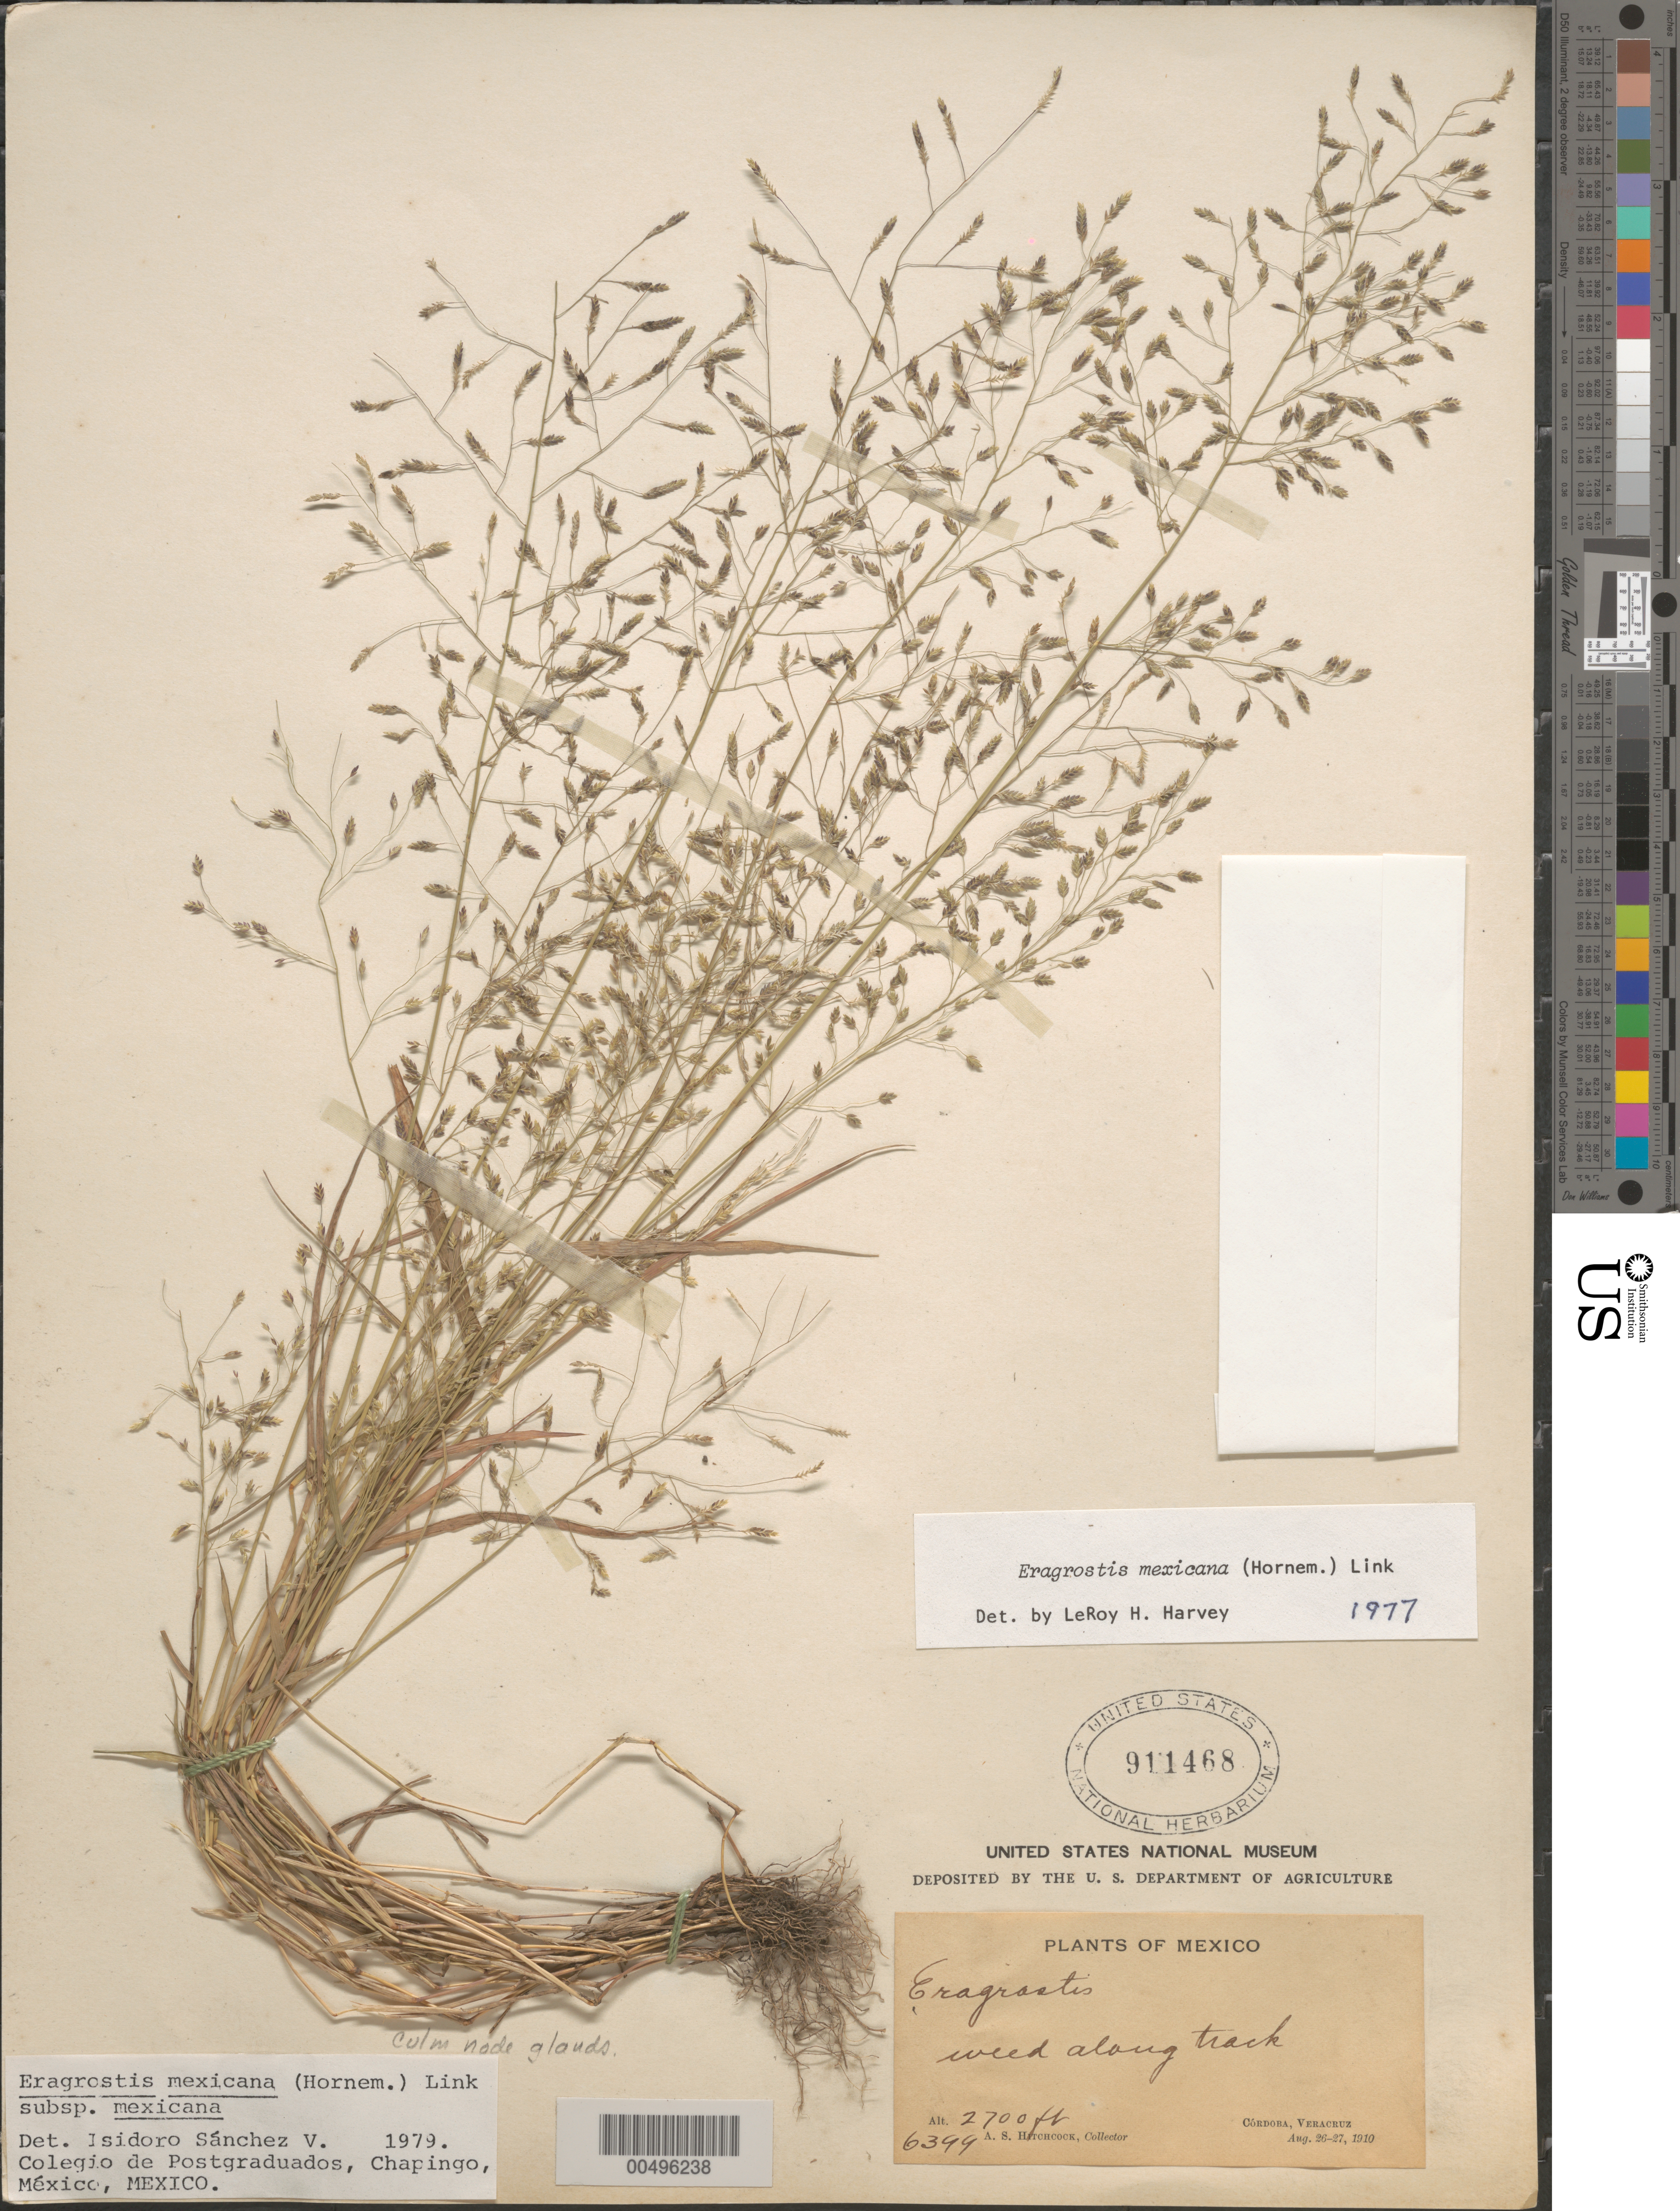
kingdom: Plantae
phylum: Tracheophyta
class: Liliopsida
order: Poales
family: Poaceae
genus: Eragrostis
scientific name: Eragrostis mexicana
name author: (Hornem.) Link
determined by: Sánchez Vega, I. M.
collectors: A. S. Hitchcock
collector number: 6399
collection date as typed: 26 Aug 1910 to 27 Aug 1910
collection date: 1910-08-26/1910-08-27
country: Mexico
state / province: Veracruz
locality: Córdoba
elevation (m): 823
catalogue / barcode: US 911468